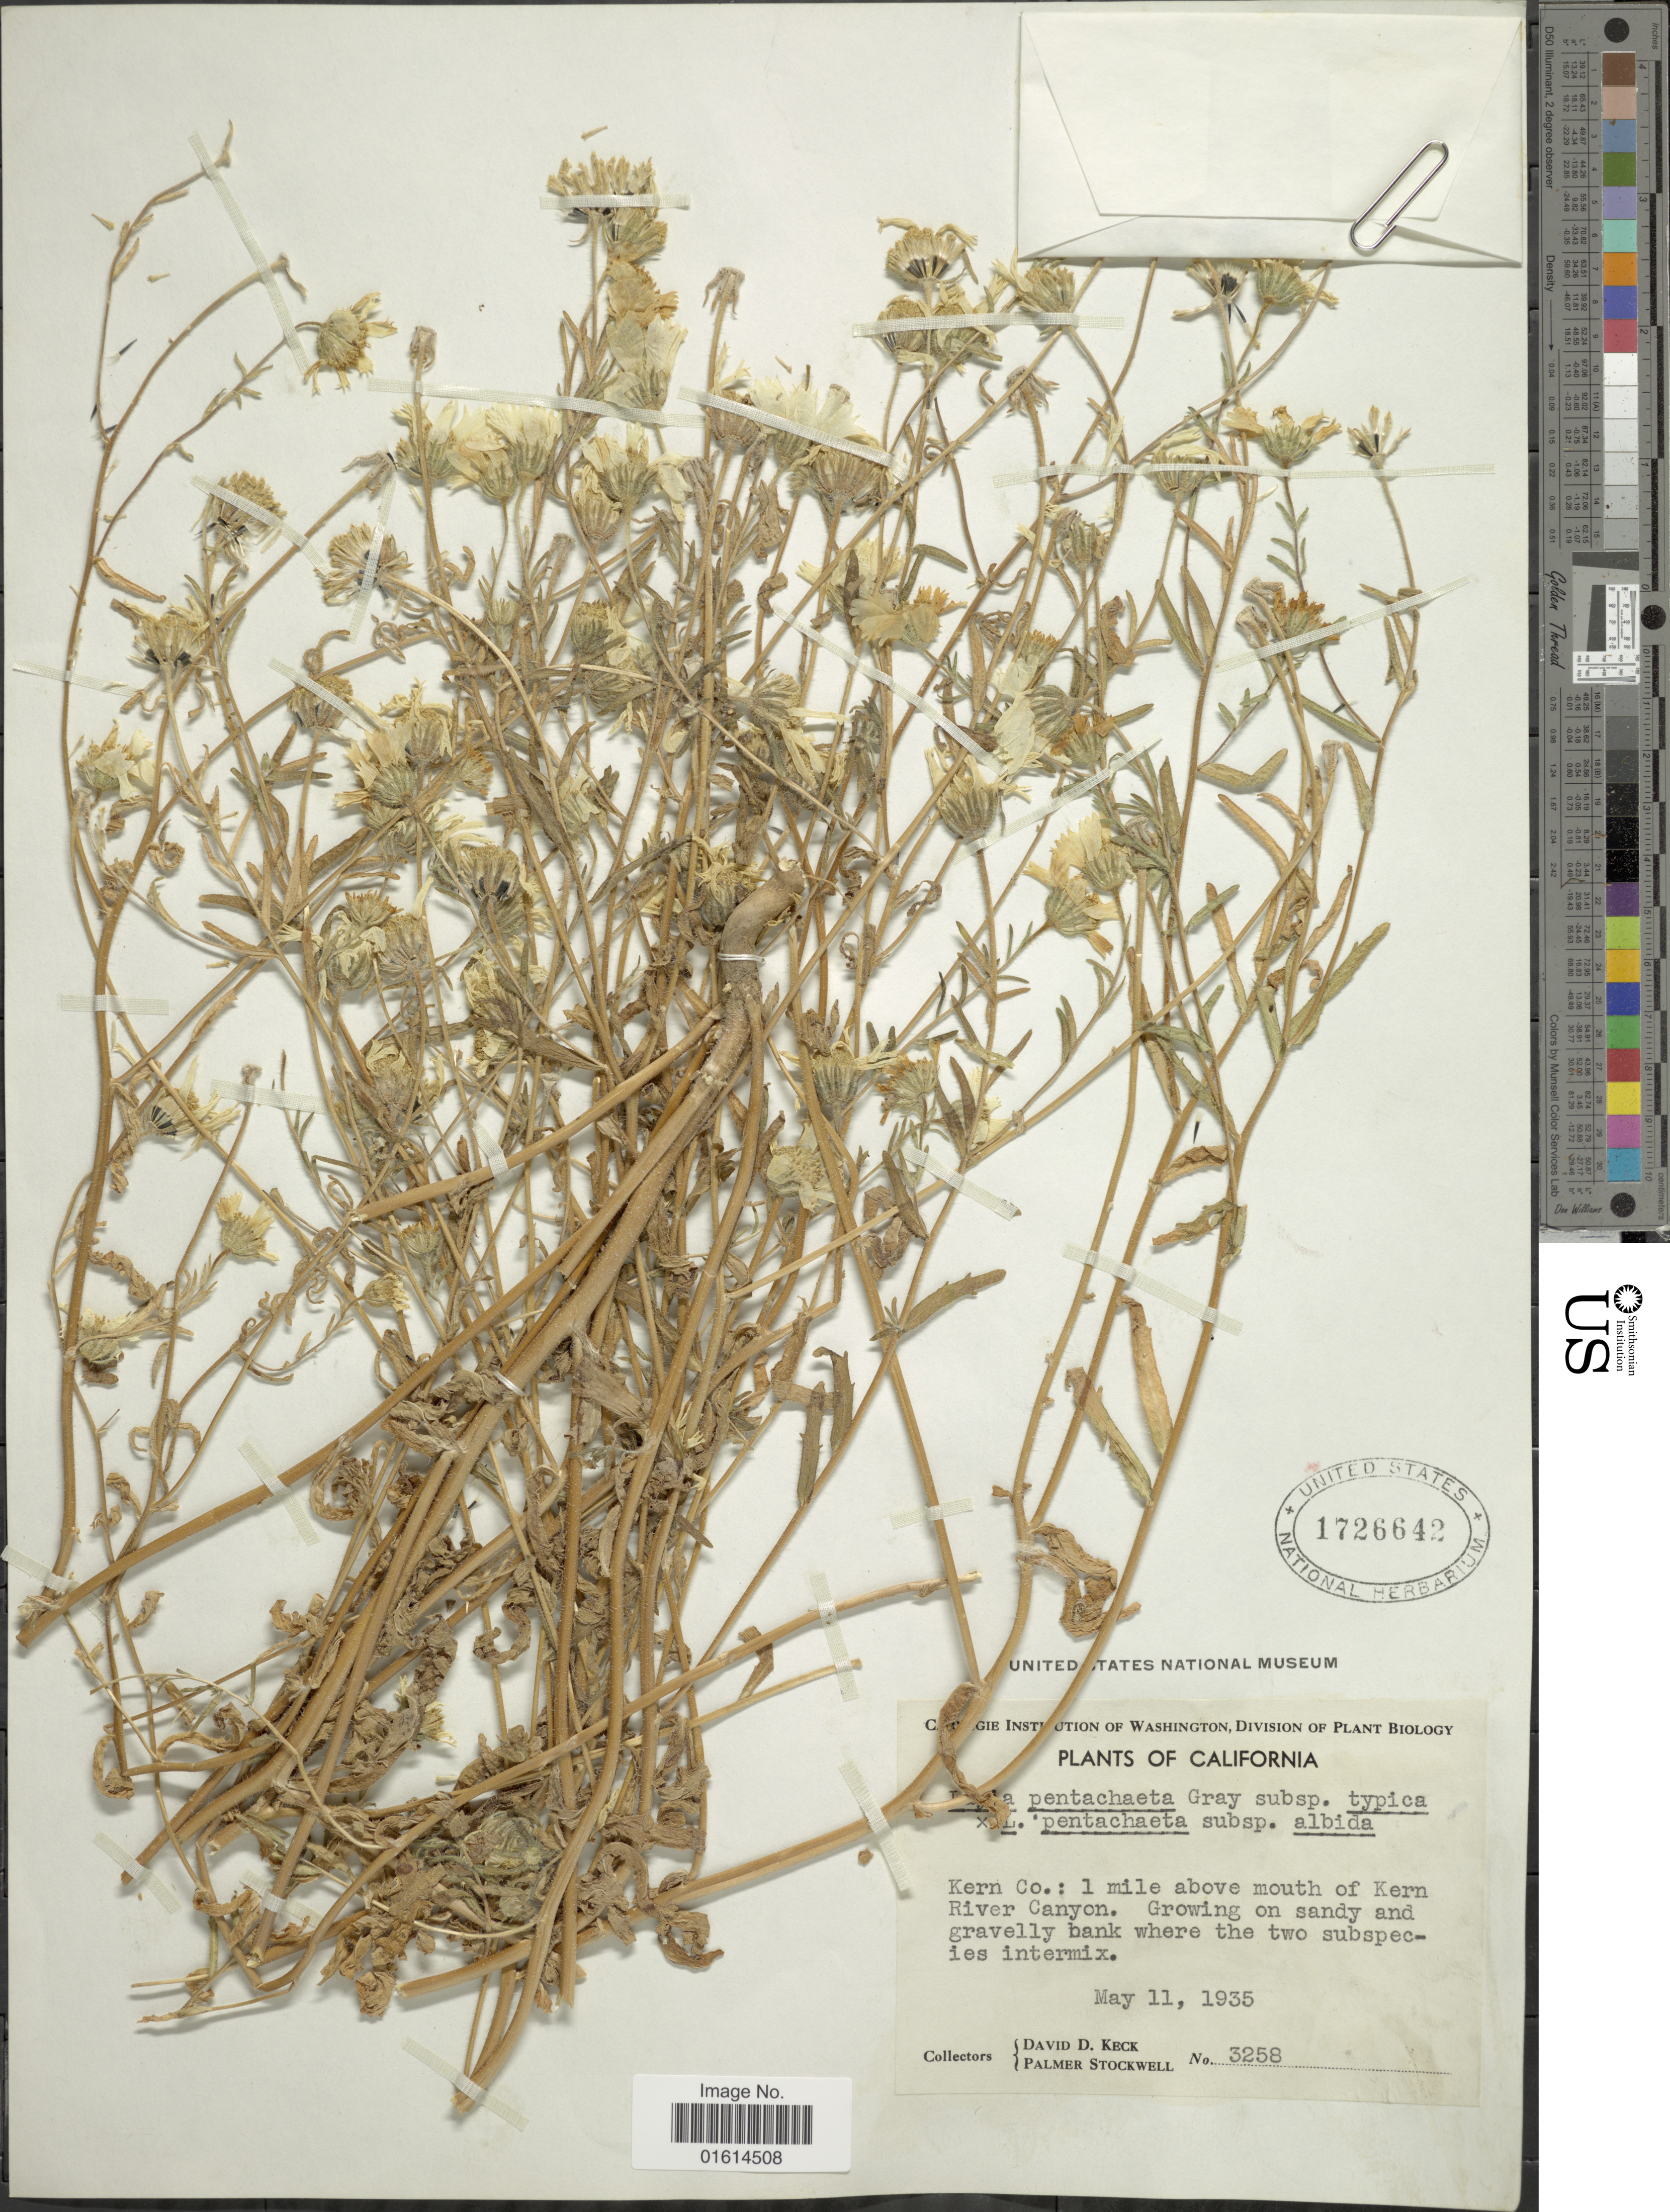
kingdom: Plantae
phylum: Tracheophyta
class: Magnoliopsida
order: Asterales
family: Asteraceae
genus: Layia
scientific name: Layia pentachaeta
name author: A. Gray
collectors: D. D. Keck & P. Stockwell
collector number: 3258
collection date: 1935-05-11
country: United States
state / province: California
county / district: Kern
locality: Kern Co., 1 mile above mouth of Kern River Canyon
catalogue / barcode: US 1726642